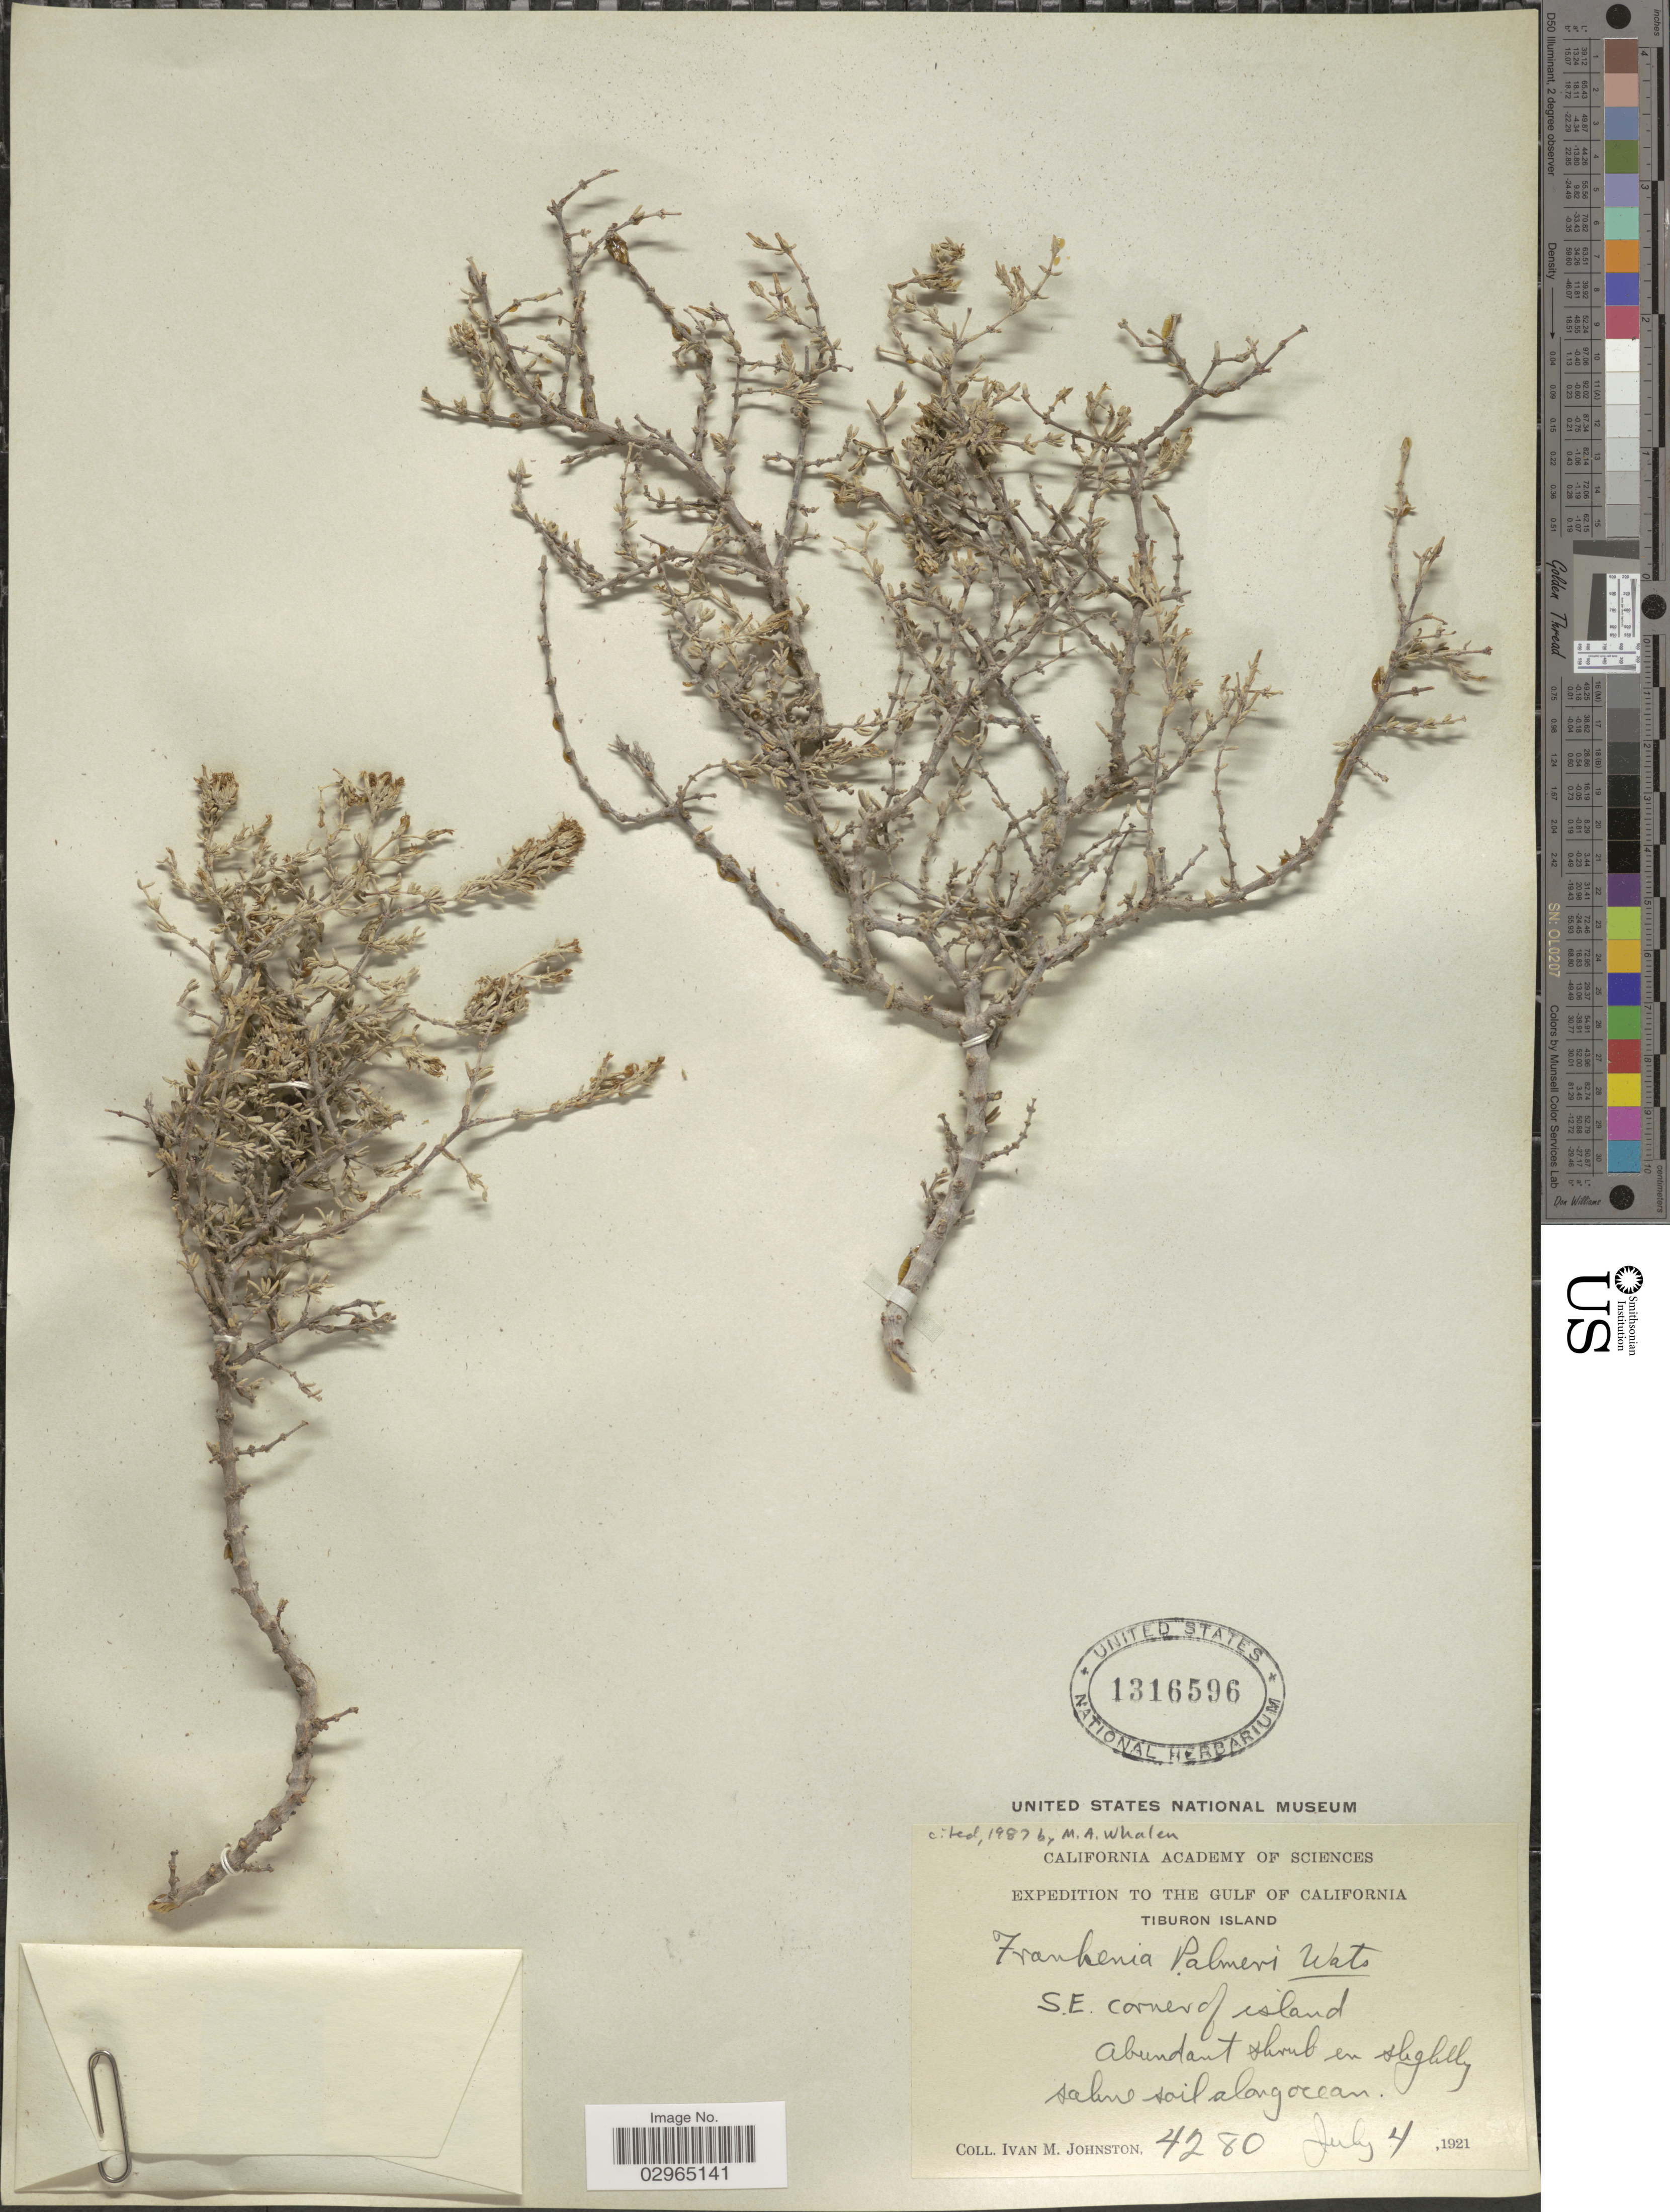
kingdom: Plantae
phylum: Tracheophyta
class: Magnoliopsida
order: Caryophyllales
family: Frankeniaceae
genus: Frankenia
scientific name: Frankenia palmeri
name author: S. Watson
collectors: I.M. Johnston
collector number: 4280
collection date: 1921-07-04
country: Mexico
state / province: Sonora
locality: To the Gulf of California. Tiburon Island. S.E. Corner of island.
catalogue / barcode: US 1316596